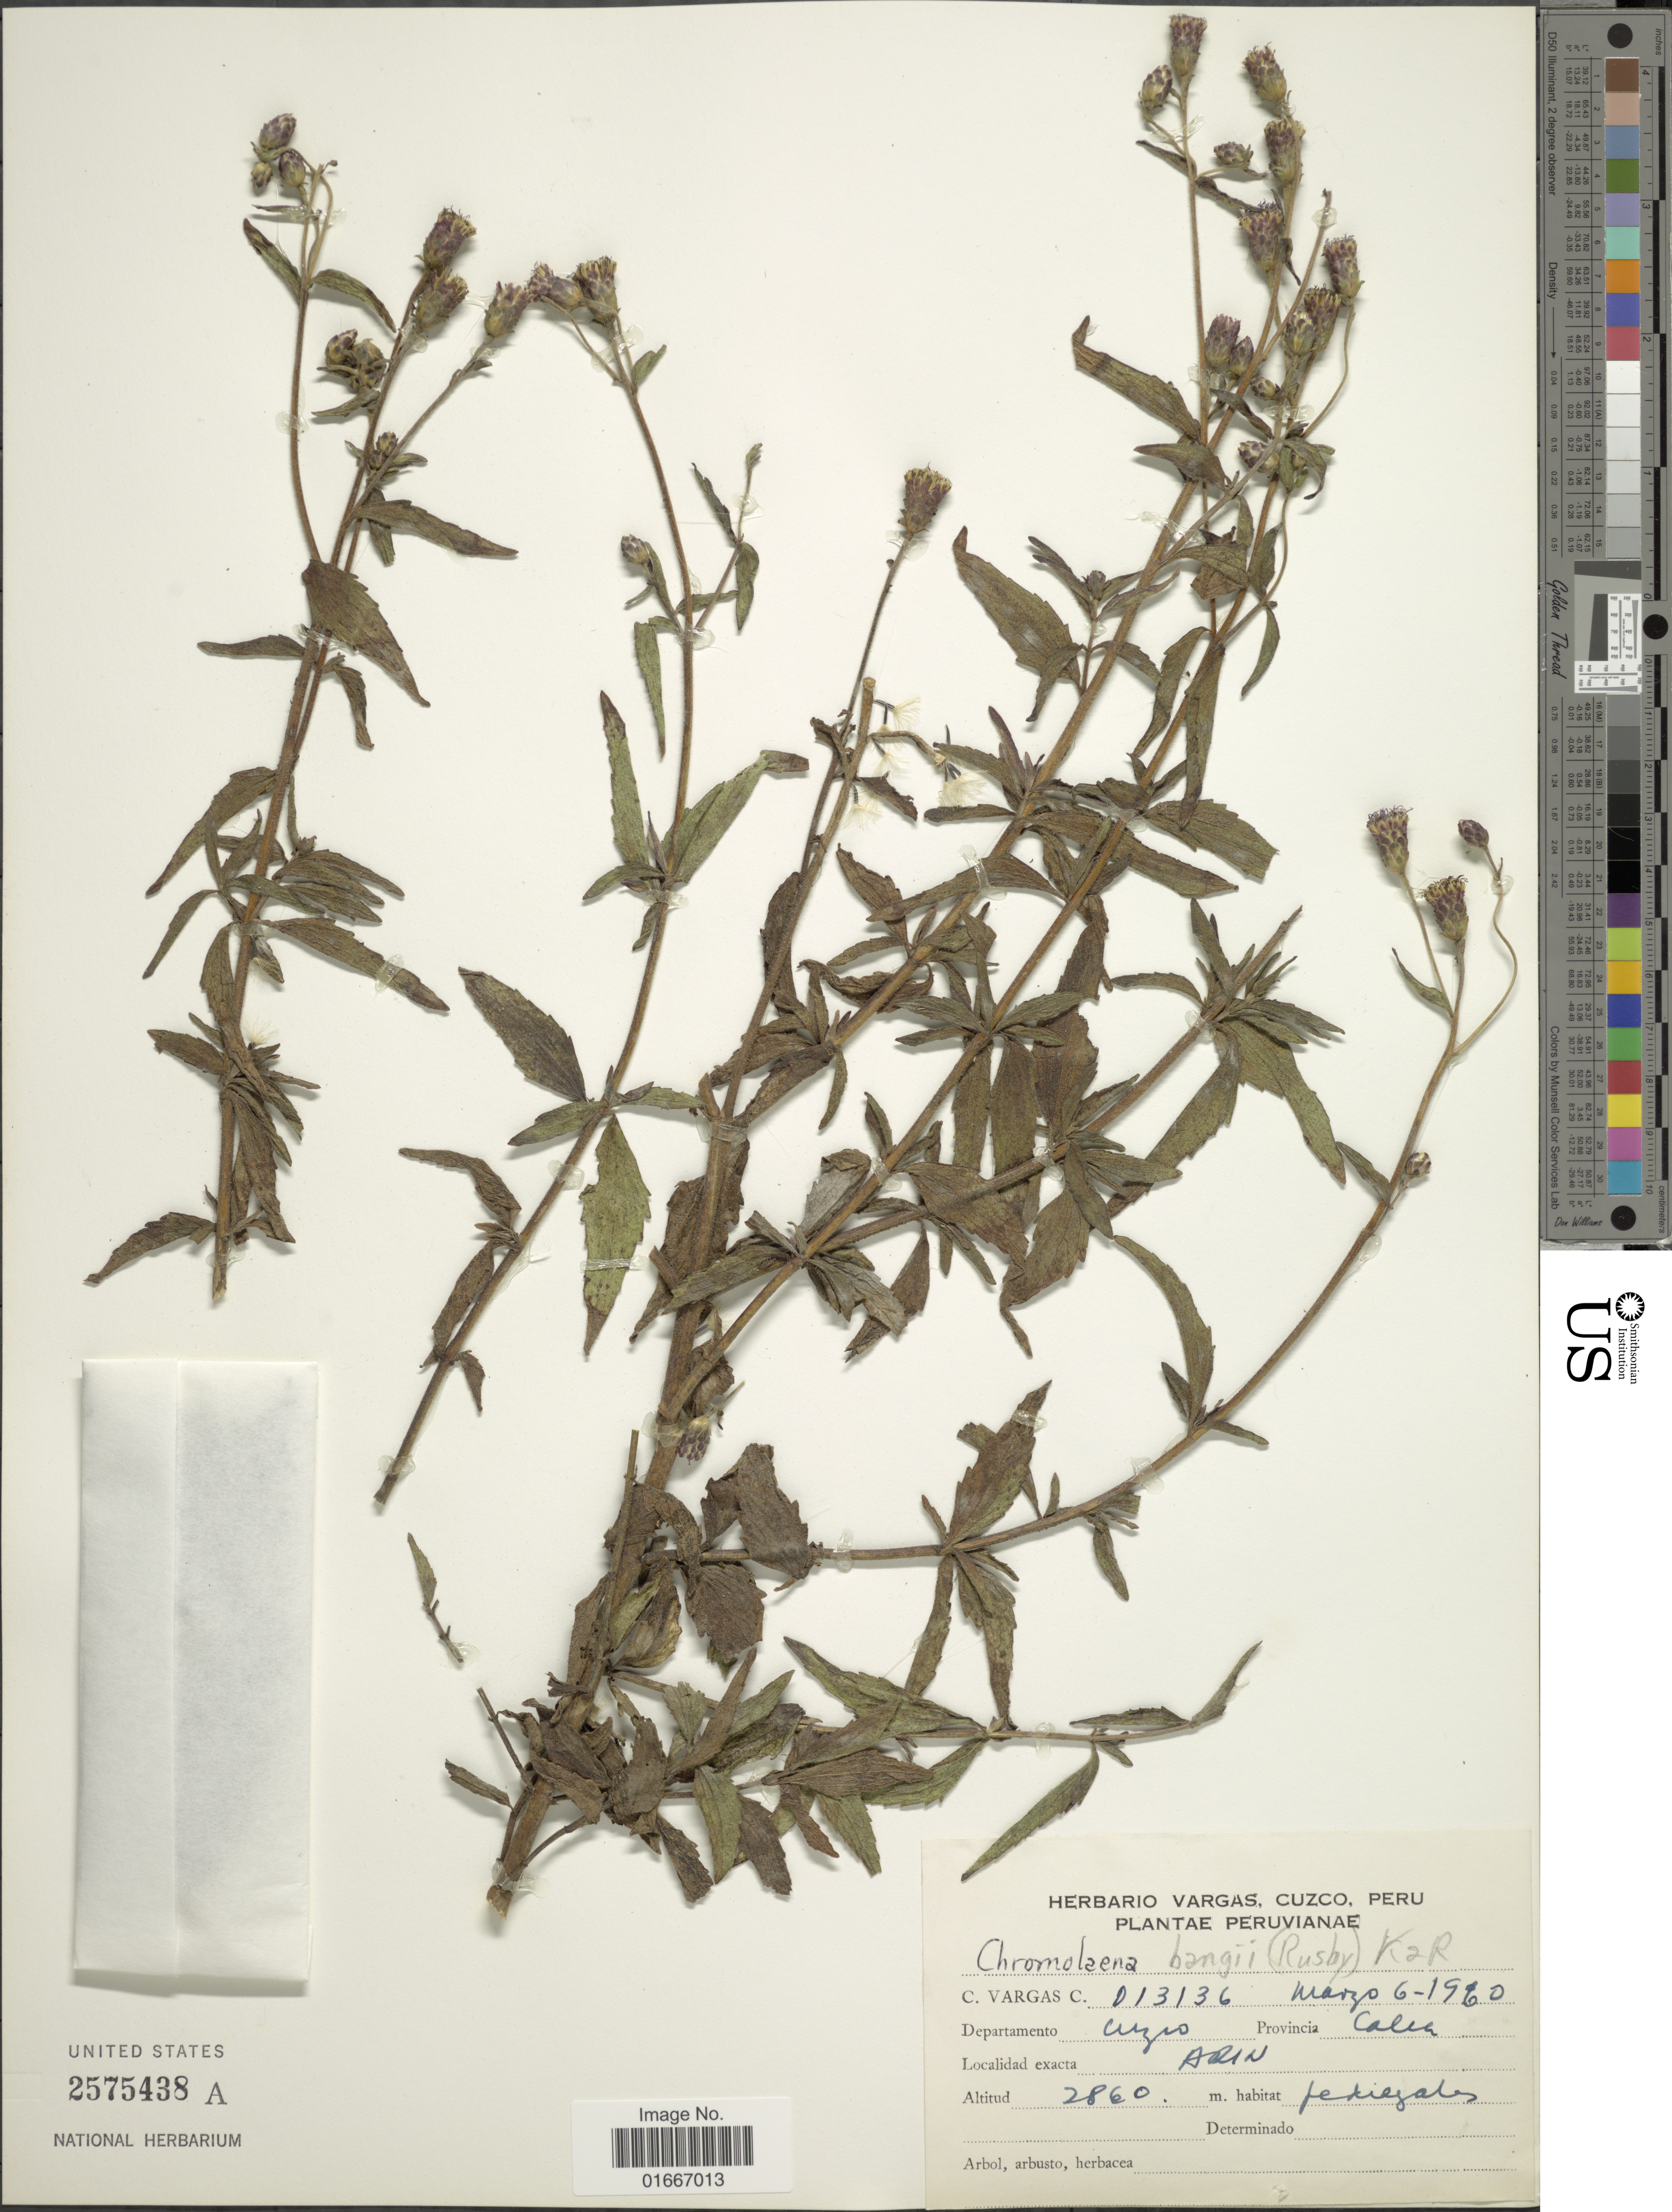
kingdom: Plantae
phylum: Tracheophyta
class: Magnoliopsida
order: Asterales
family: Asteraceae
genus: Chromolaena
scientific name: Chromolaena bangii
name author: (Rusby) R.M. King & H. Rob.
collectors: C. Vargas Calderón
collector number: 013136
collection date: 1960-03-06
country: Peru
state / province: Cusco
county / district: Calca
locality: Arin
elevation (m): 2860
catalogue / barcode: US 2575438A